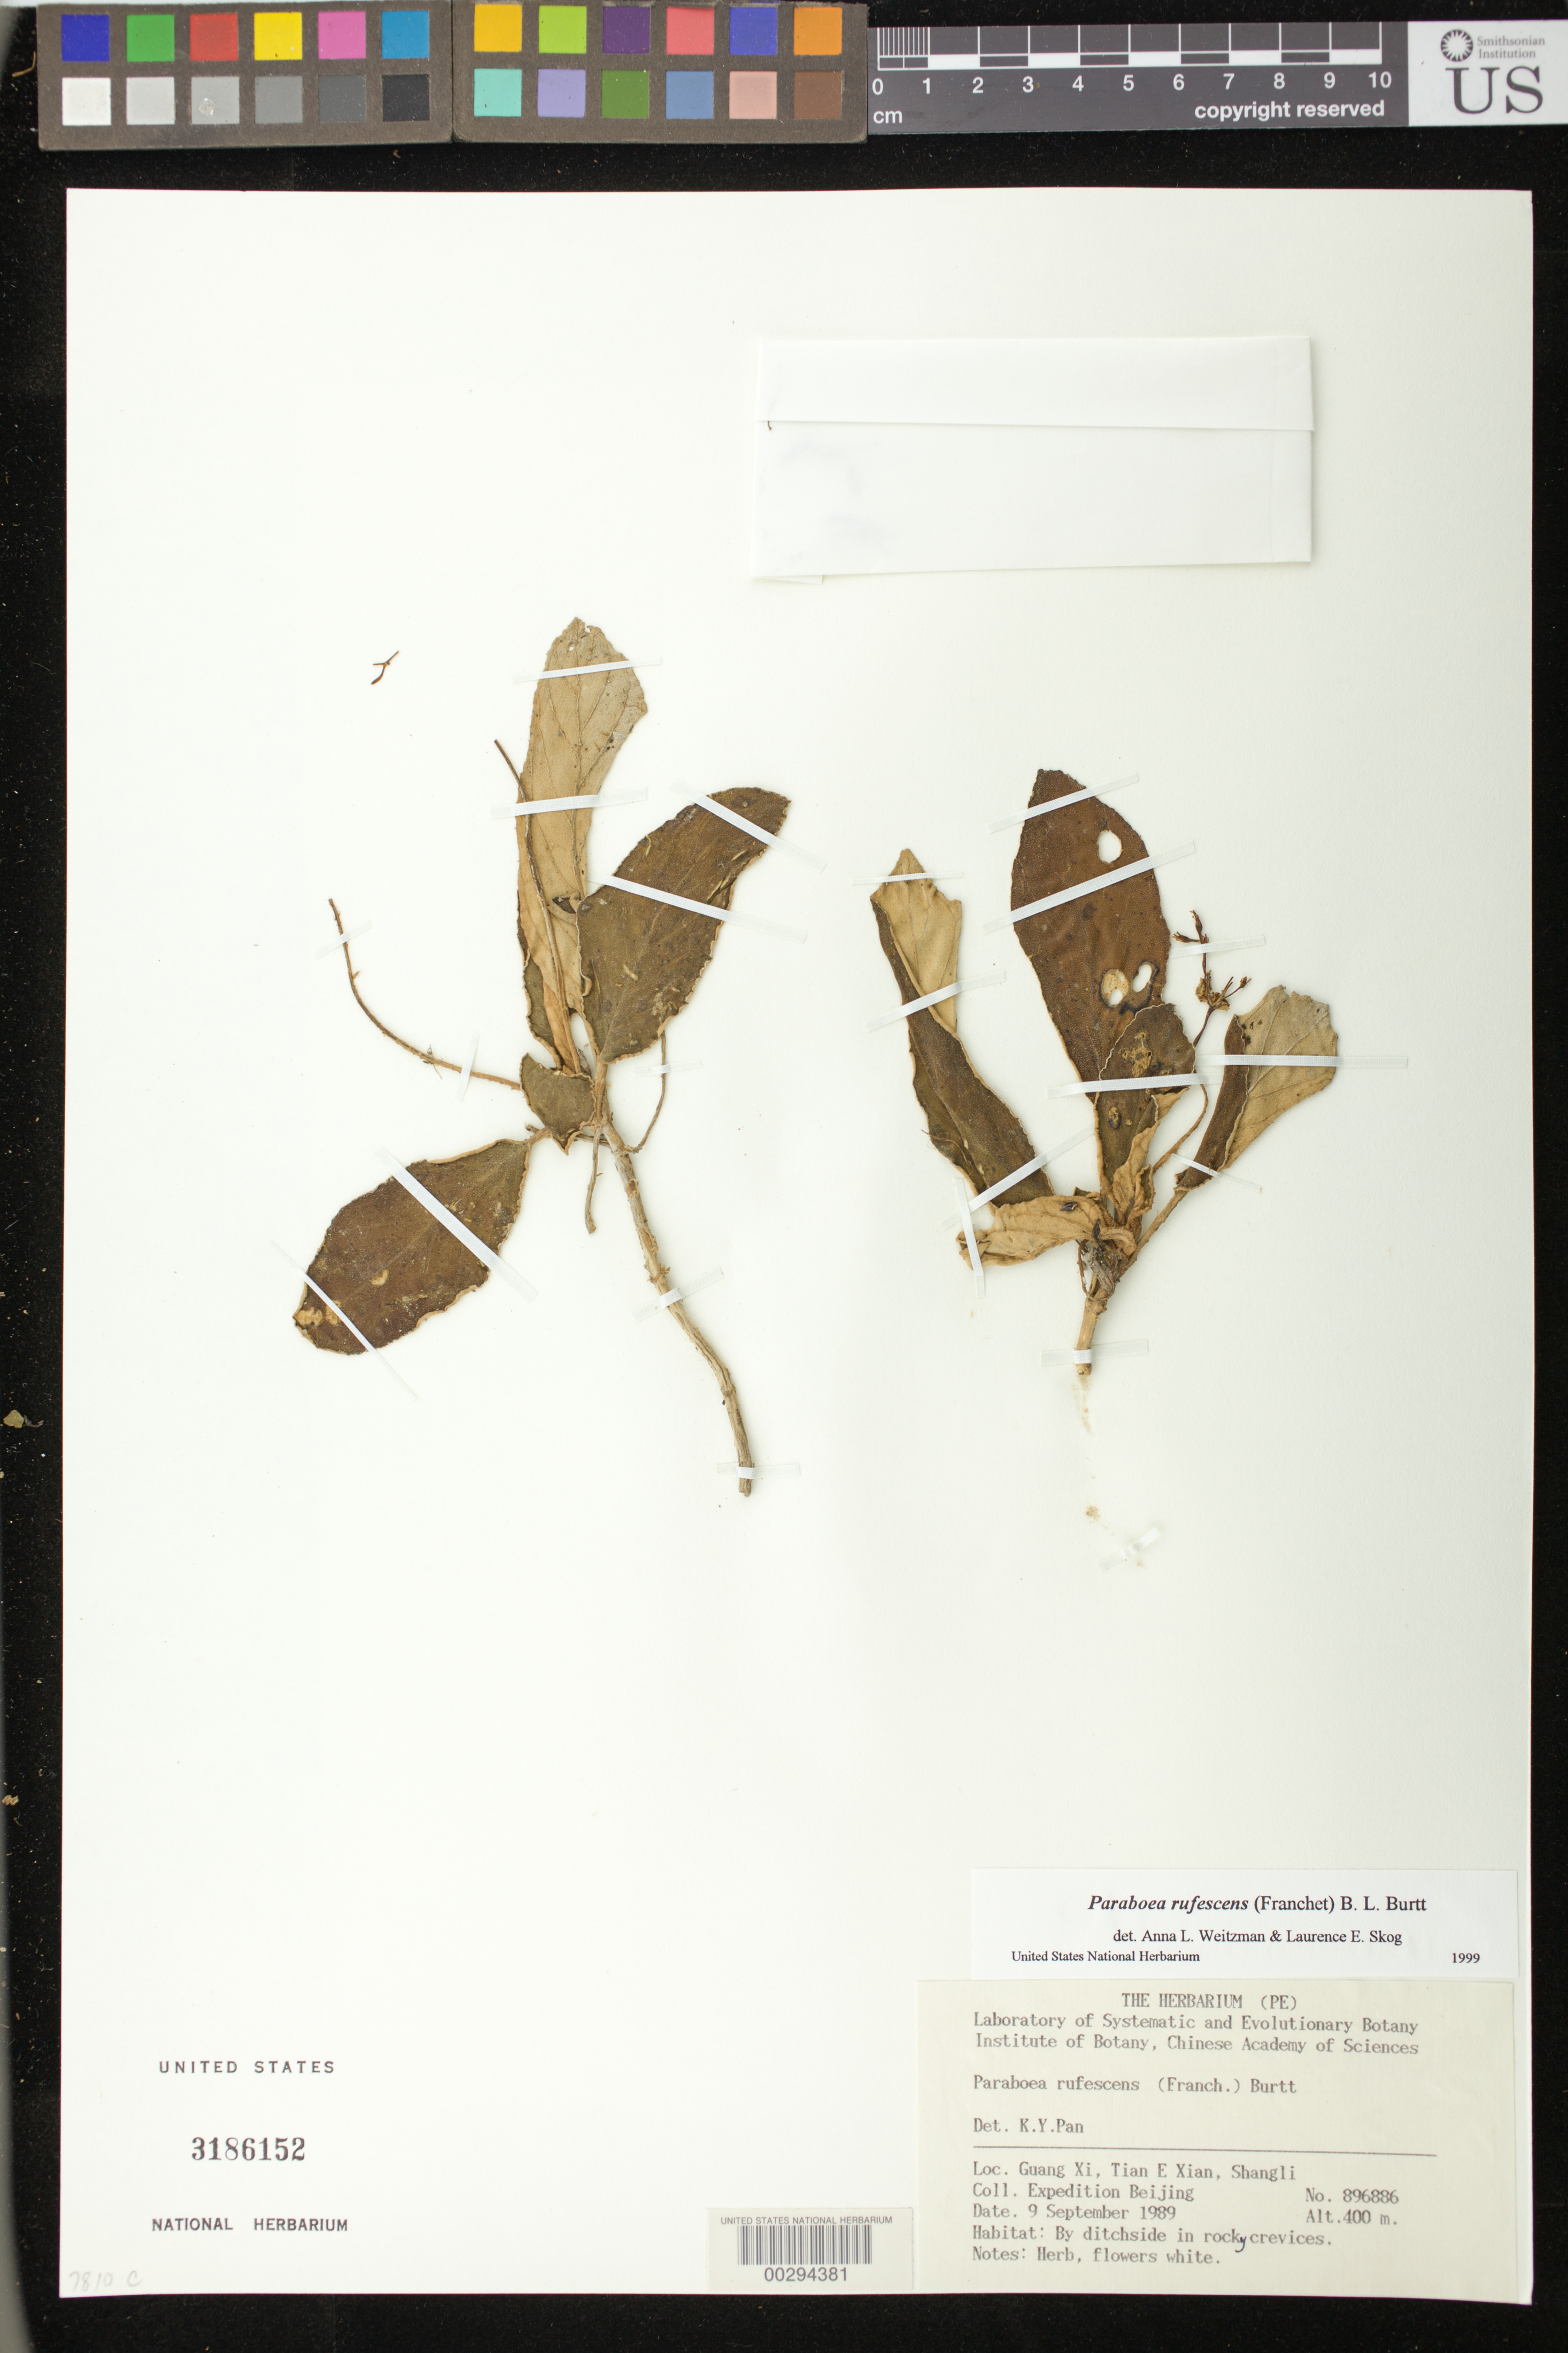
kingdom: Plantae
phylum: Tracheophyta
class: Magnoliopsida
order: Lamiales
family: Gesneriaceae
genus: Paraboea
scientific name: Paraboea rufescens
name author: (Franch.) B.L. Burtt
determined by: Pan, K. Y.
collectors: Expedition Beijing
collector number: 896886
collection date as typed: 09 Sep 1989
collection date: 1989-09-09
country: China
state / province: Guangxi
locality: Guang xi, tian e xian, shangli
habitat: By ditchside in rocky crevices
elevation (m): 400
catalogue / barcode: US 3186152